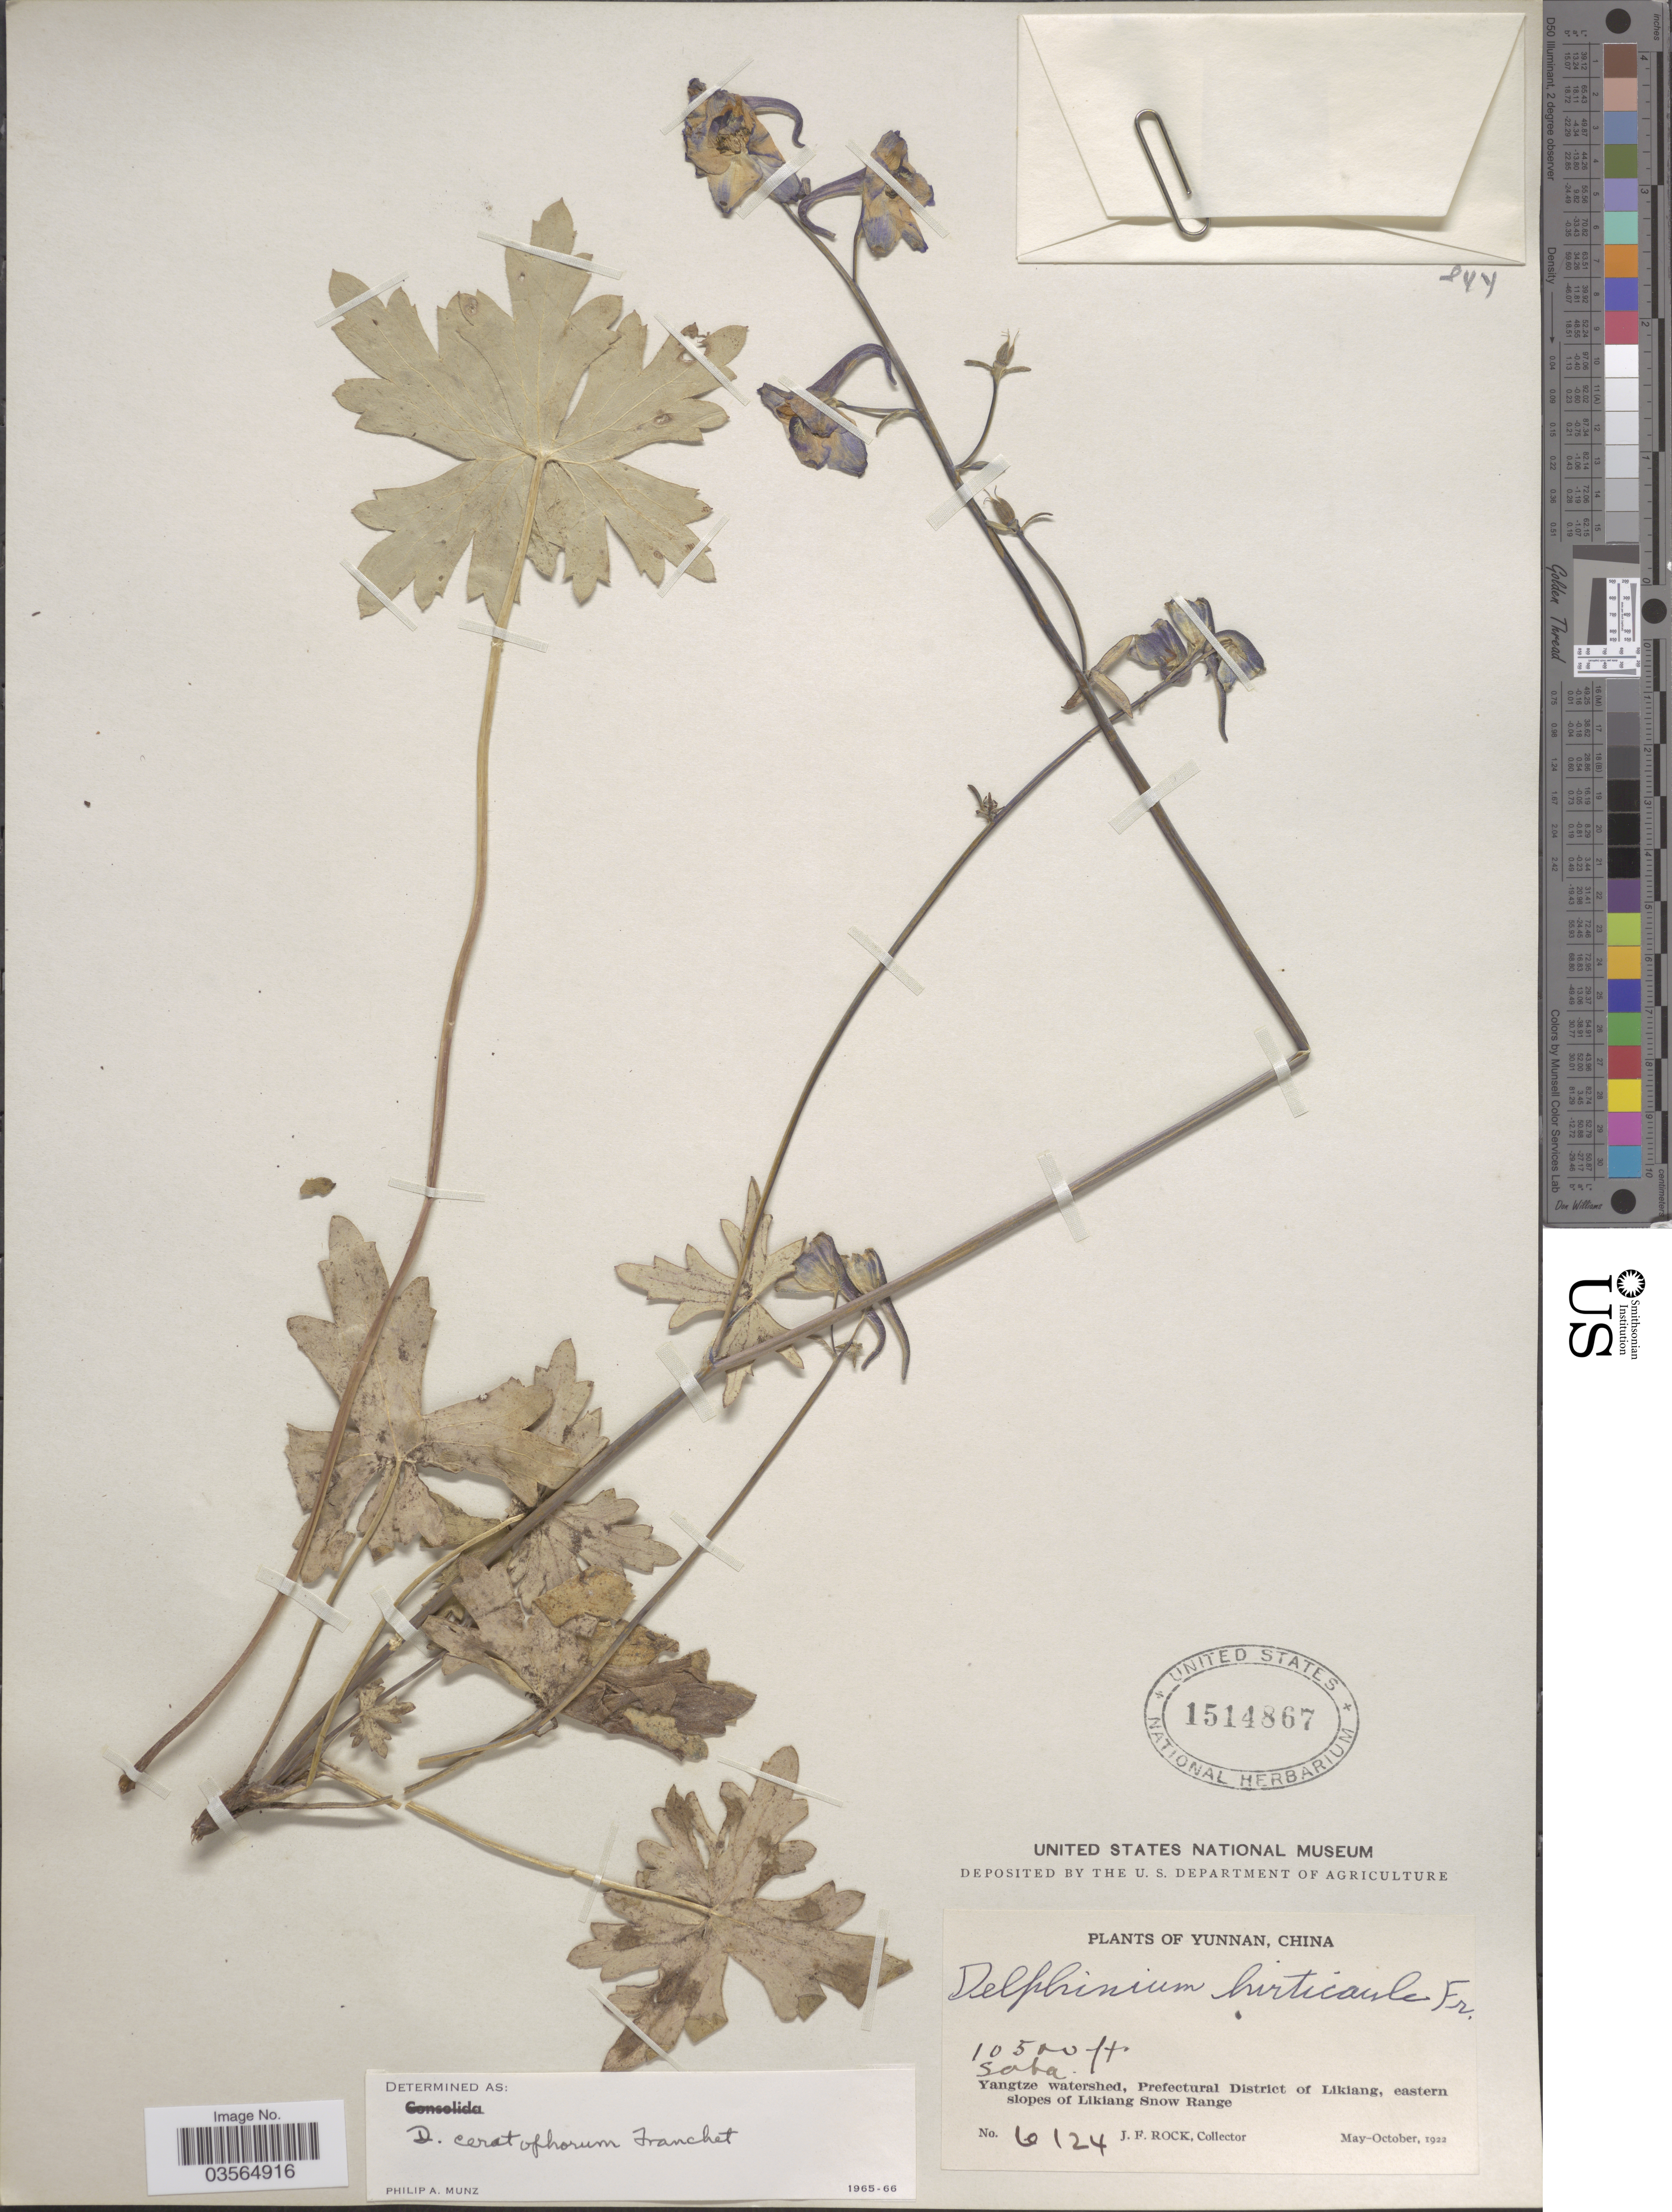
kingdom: Plantae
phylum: Tracheophyta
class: Magnoliopsida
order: Ranunculales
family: Ranunculaceae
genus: Delphinium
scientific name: Delphinium ceratophorum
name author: Franch.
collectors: J. Rock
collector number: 6124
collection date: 1922-05/1922-10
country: China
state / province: Yunnan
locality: Yangtze watershed, Prefectural District of Likiang, eastern slopes of Likiang Snow Range.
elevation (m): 3200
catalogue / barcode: US 1514867